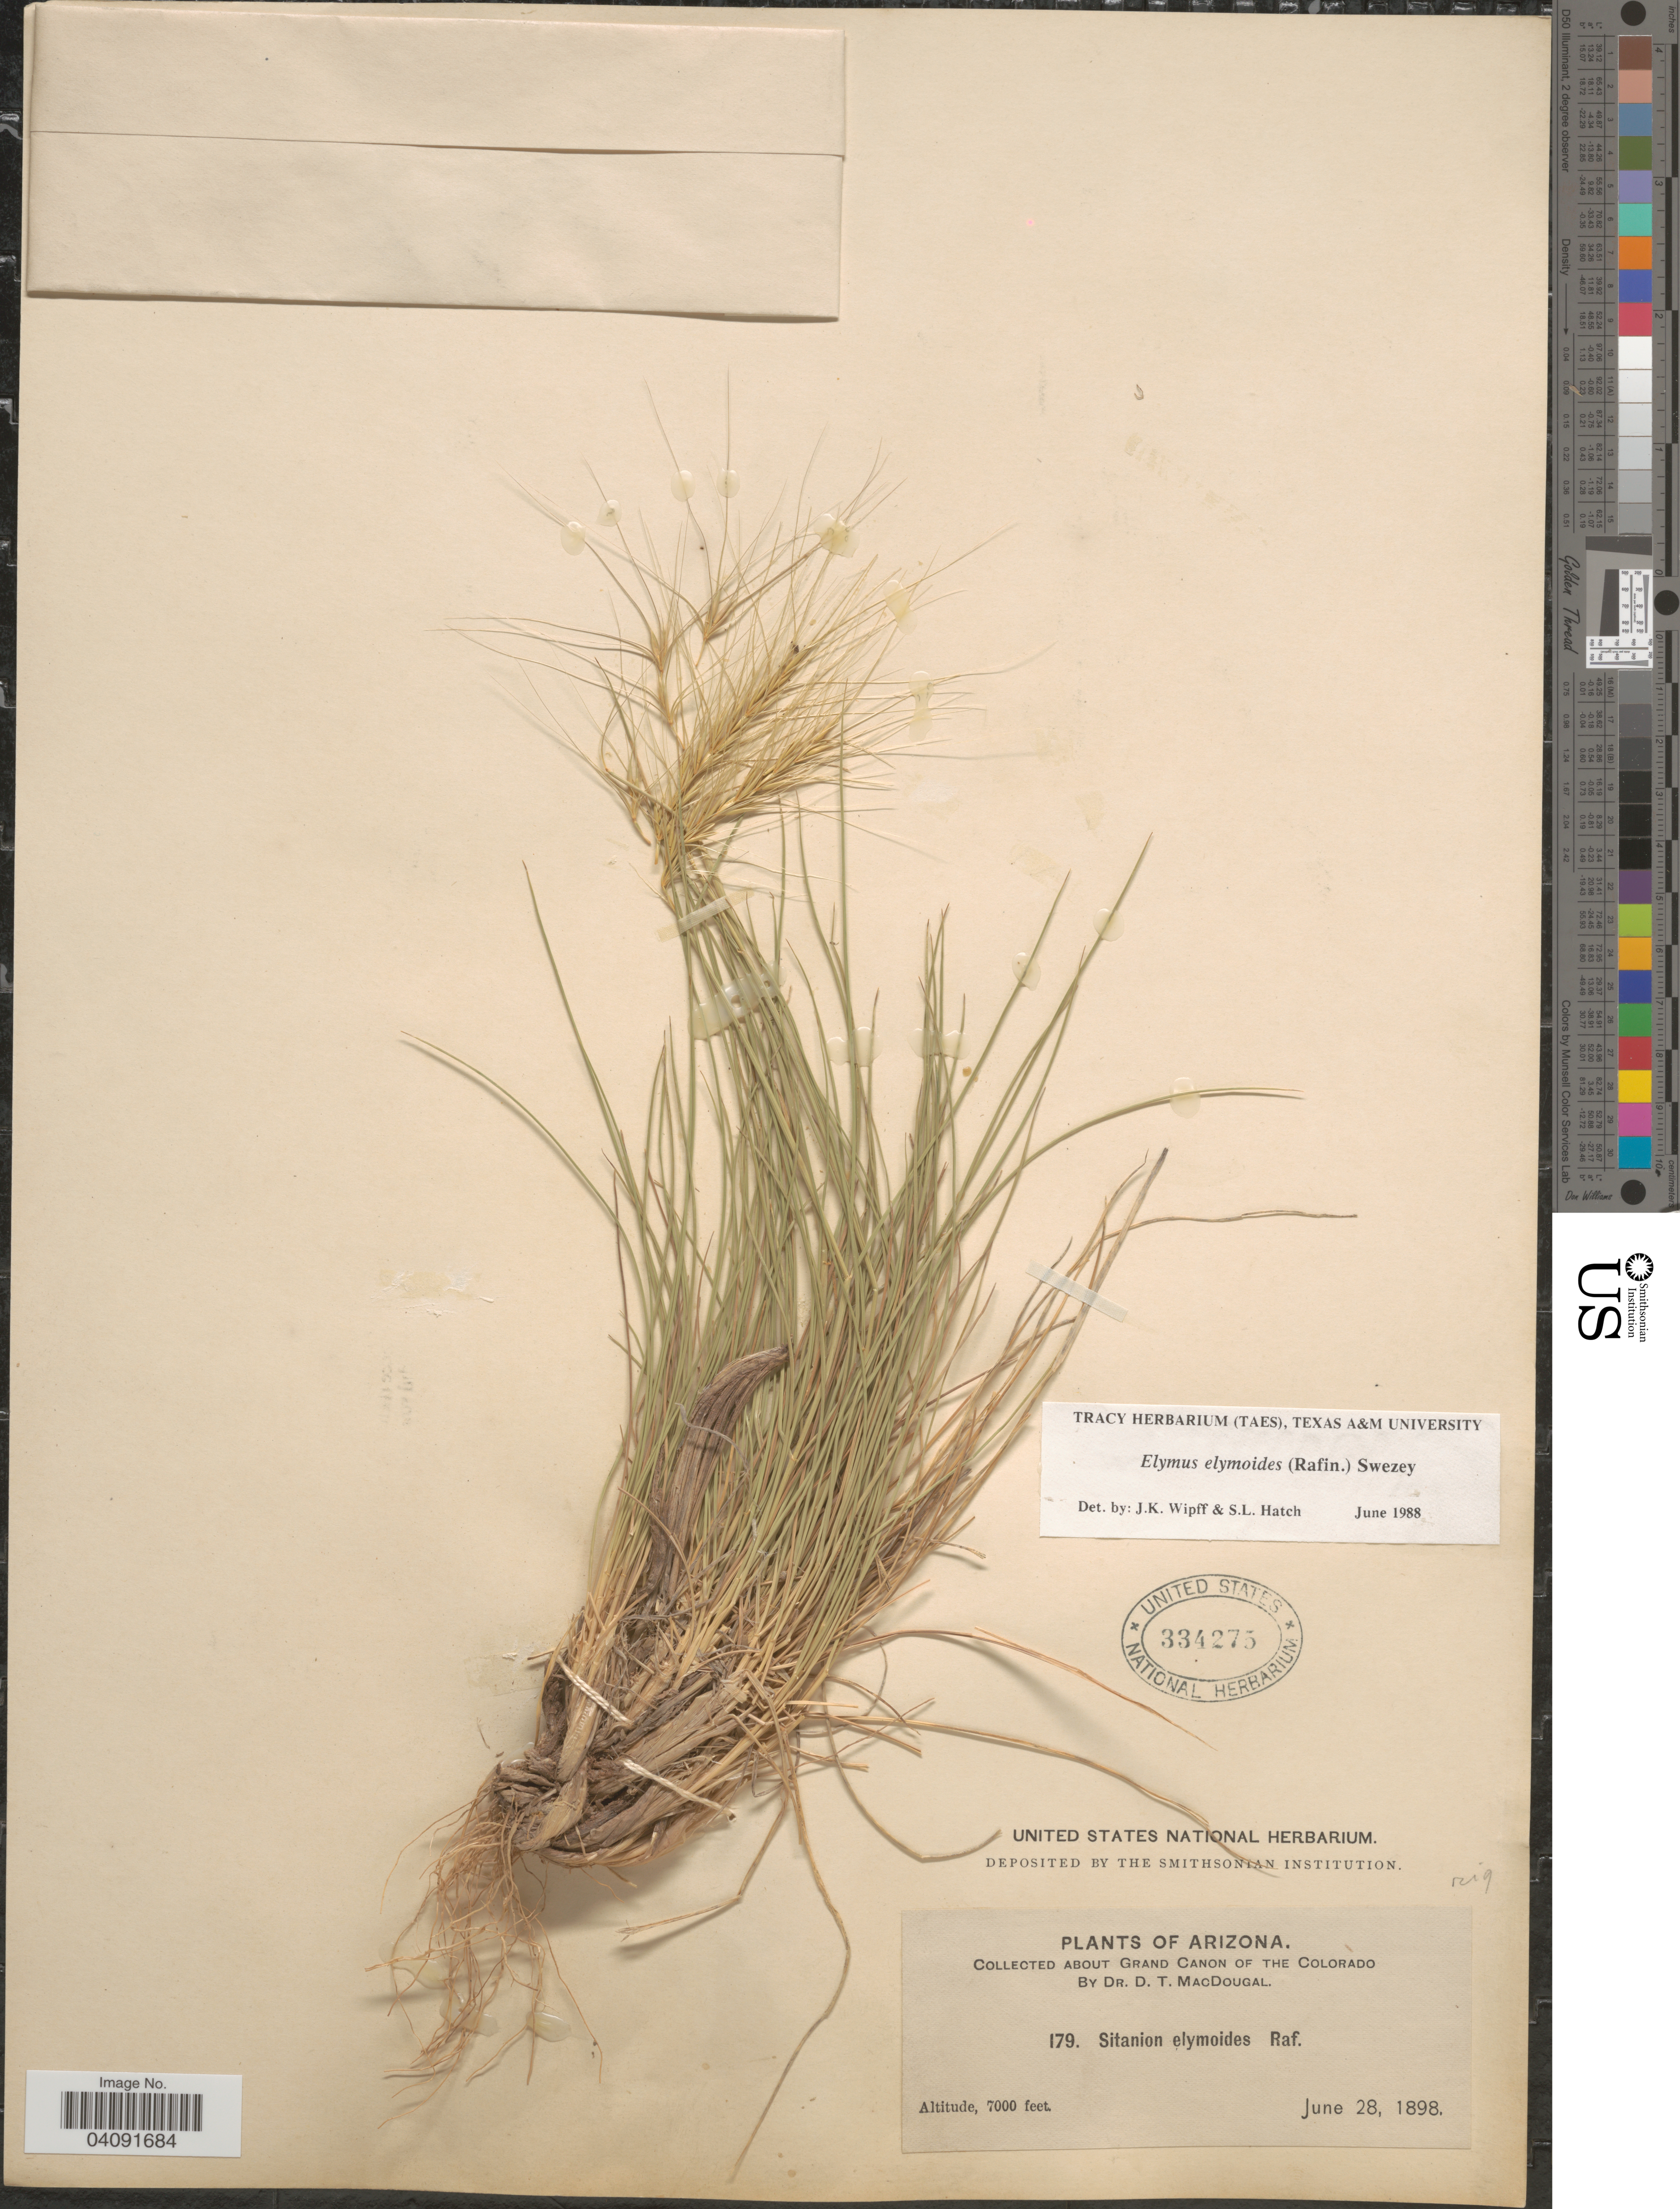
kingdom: Plantae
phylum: Tracheophyta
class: Liliopsida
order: Poales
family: Poaceae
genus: Elymus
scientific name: Elymus elymoides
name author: (Raf.) Swezey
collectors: D. T. MacDougal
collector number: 179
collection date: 1898-06-28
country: United States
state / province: Arizona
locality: About Grand Canon of the Colorado.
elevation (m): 2134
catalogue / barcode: US 334275